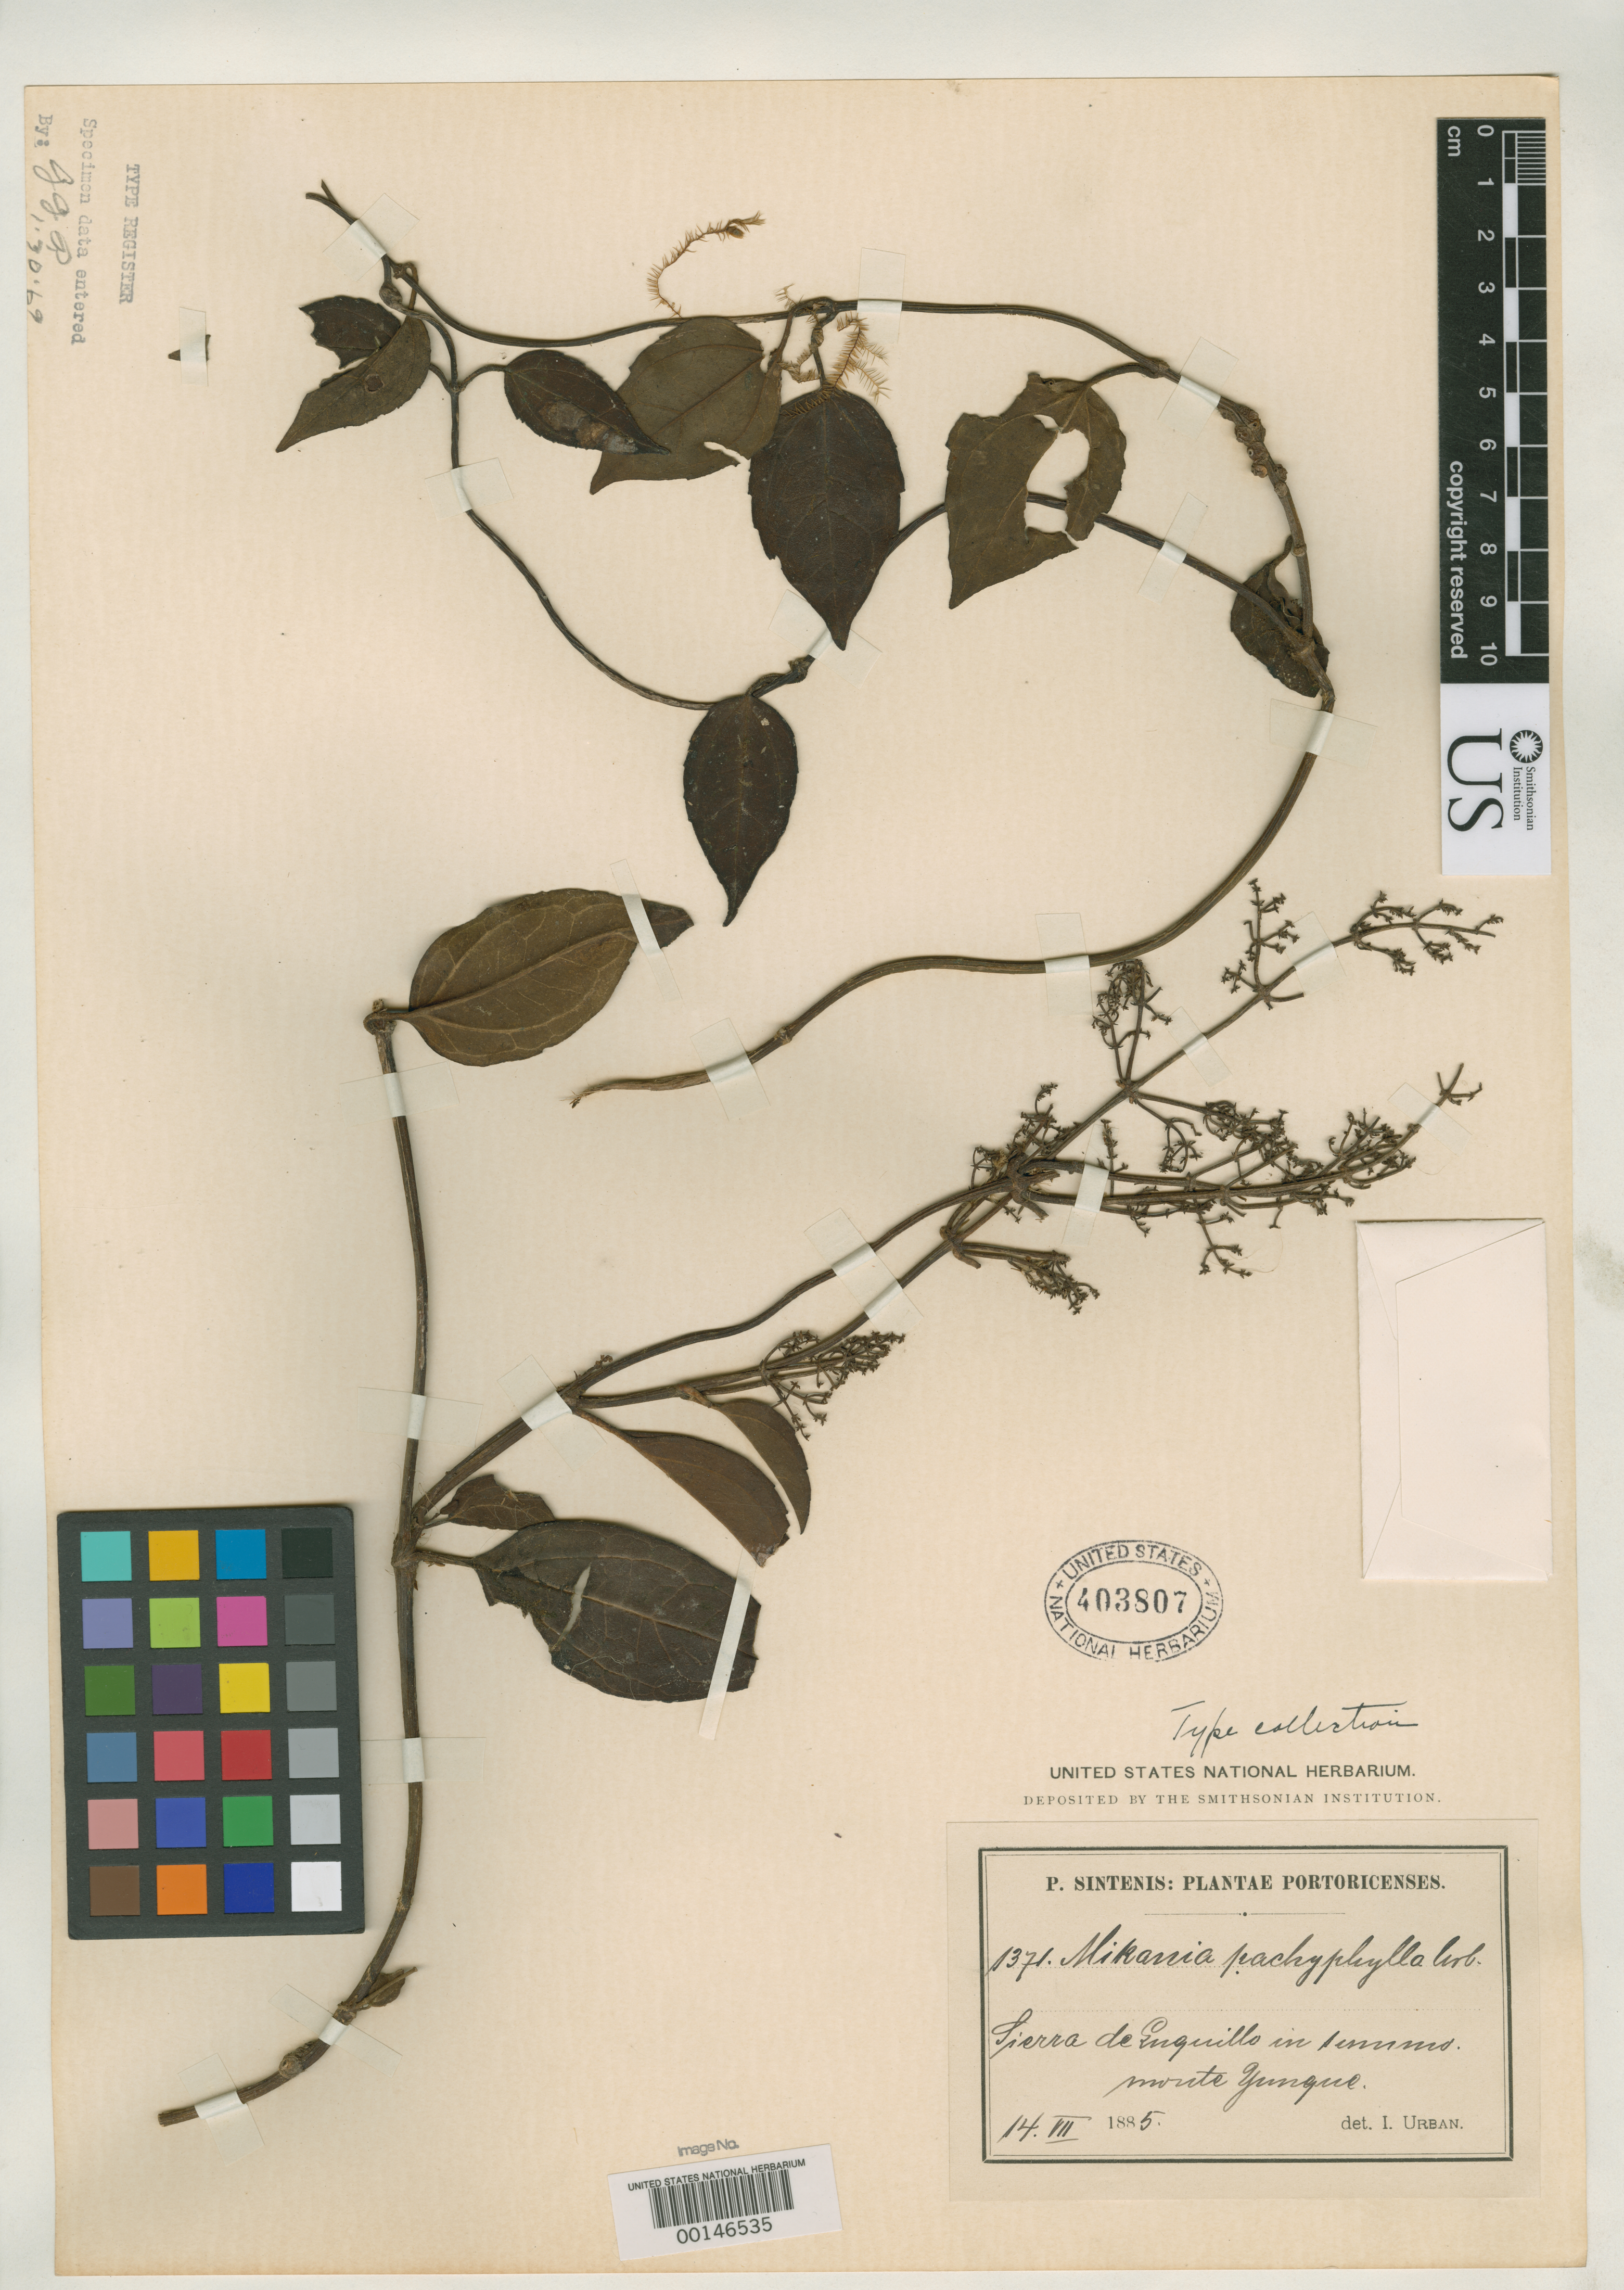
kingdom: Plantae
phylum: Tracheophyta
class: Magnoliopsida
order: Asterales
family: Asteraceae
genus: Mikania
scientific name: Mikania pachyphylla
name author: Urb.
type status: Type Collection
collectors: P. Sintenis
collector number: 1371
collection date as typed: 14 Jul 1885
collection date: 1885-07-14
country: Puerto Rico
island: Greater Antilles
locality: Sierra de Enquillo, Monte Yunque.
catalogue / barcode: US 403807